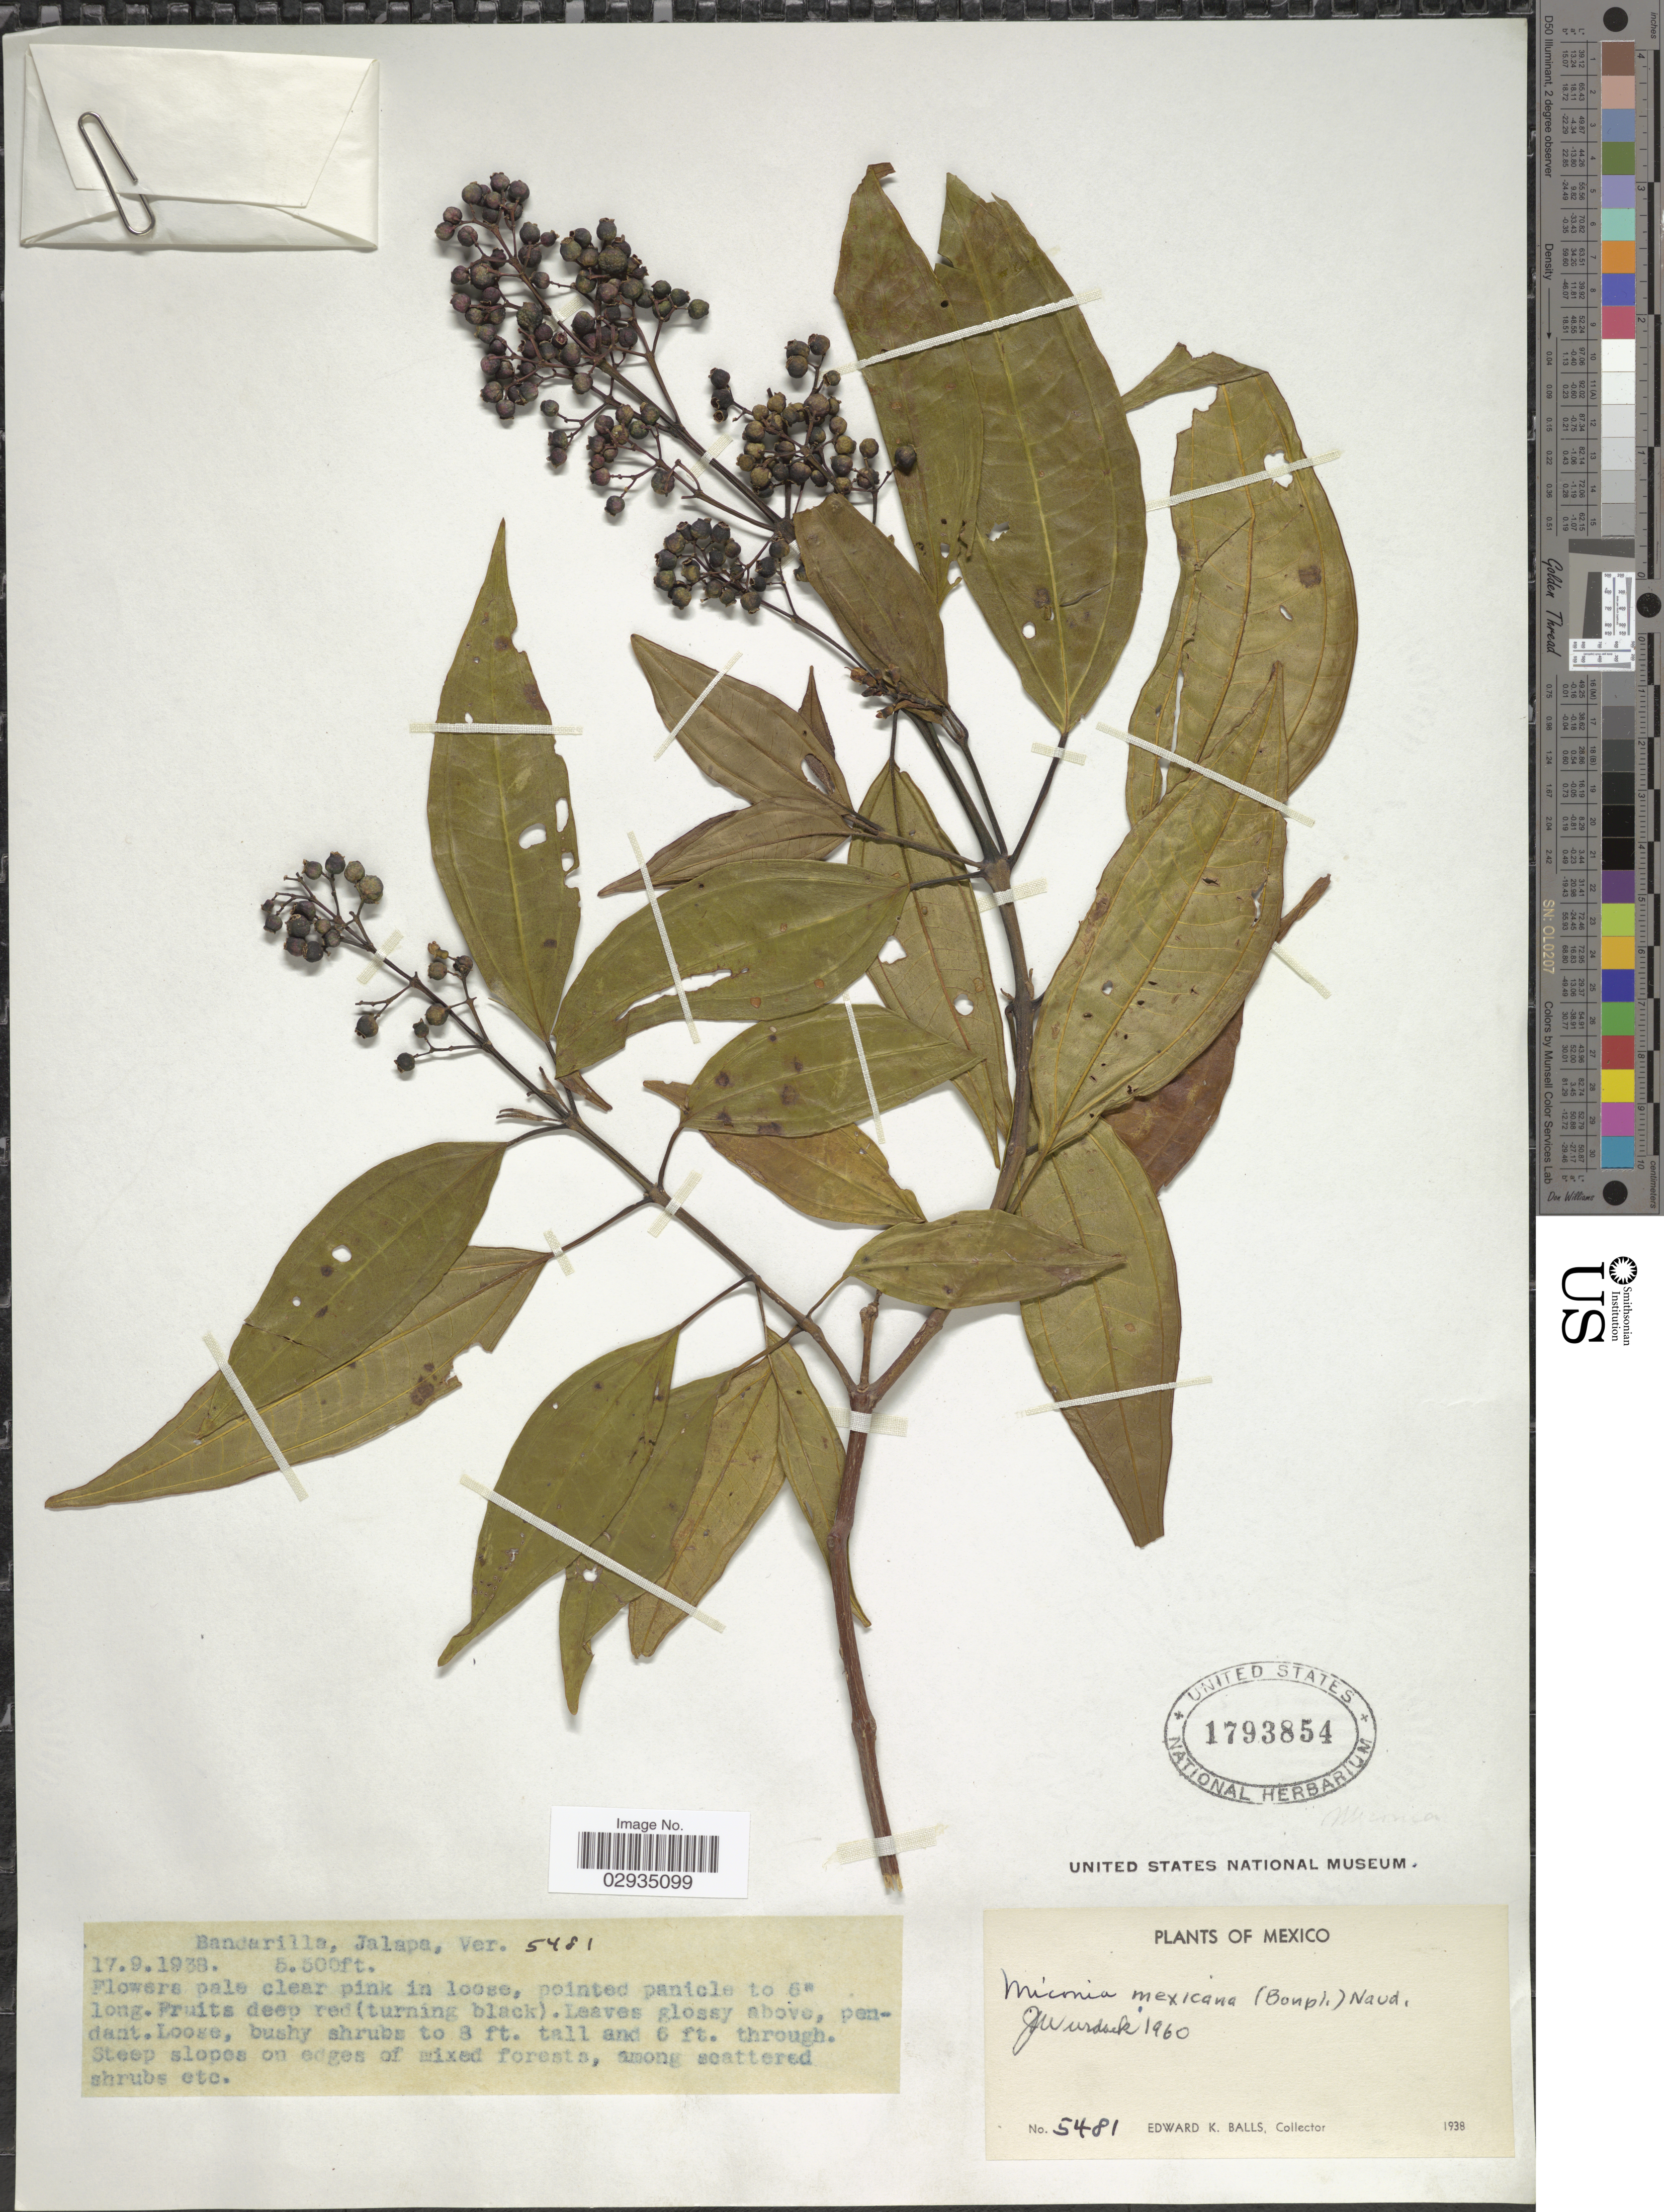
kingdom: Plantae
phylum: Tracheophyta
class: Magnoliopsida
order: Myrtales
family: Melastomataceae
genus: Miconia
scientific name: Miconia mexicana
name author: (Bonpl.) Naudin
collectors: E. K. Balls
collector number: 5481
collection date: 1938-09-17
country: Mexico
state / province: Veracruz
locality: Bandarilla, Jalapa. Ver.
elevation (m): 1676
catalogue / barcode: US 1793854